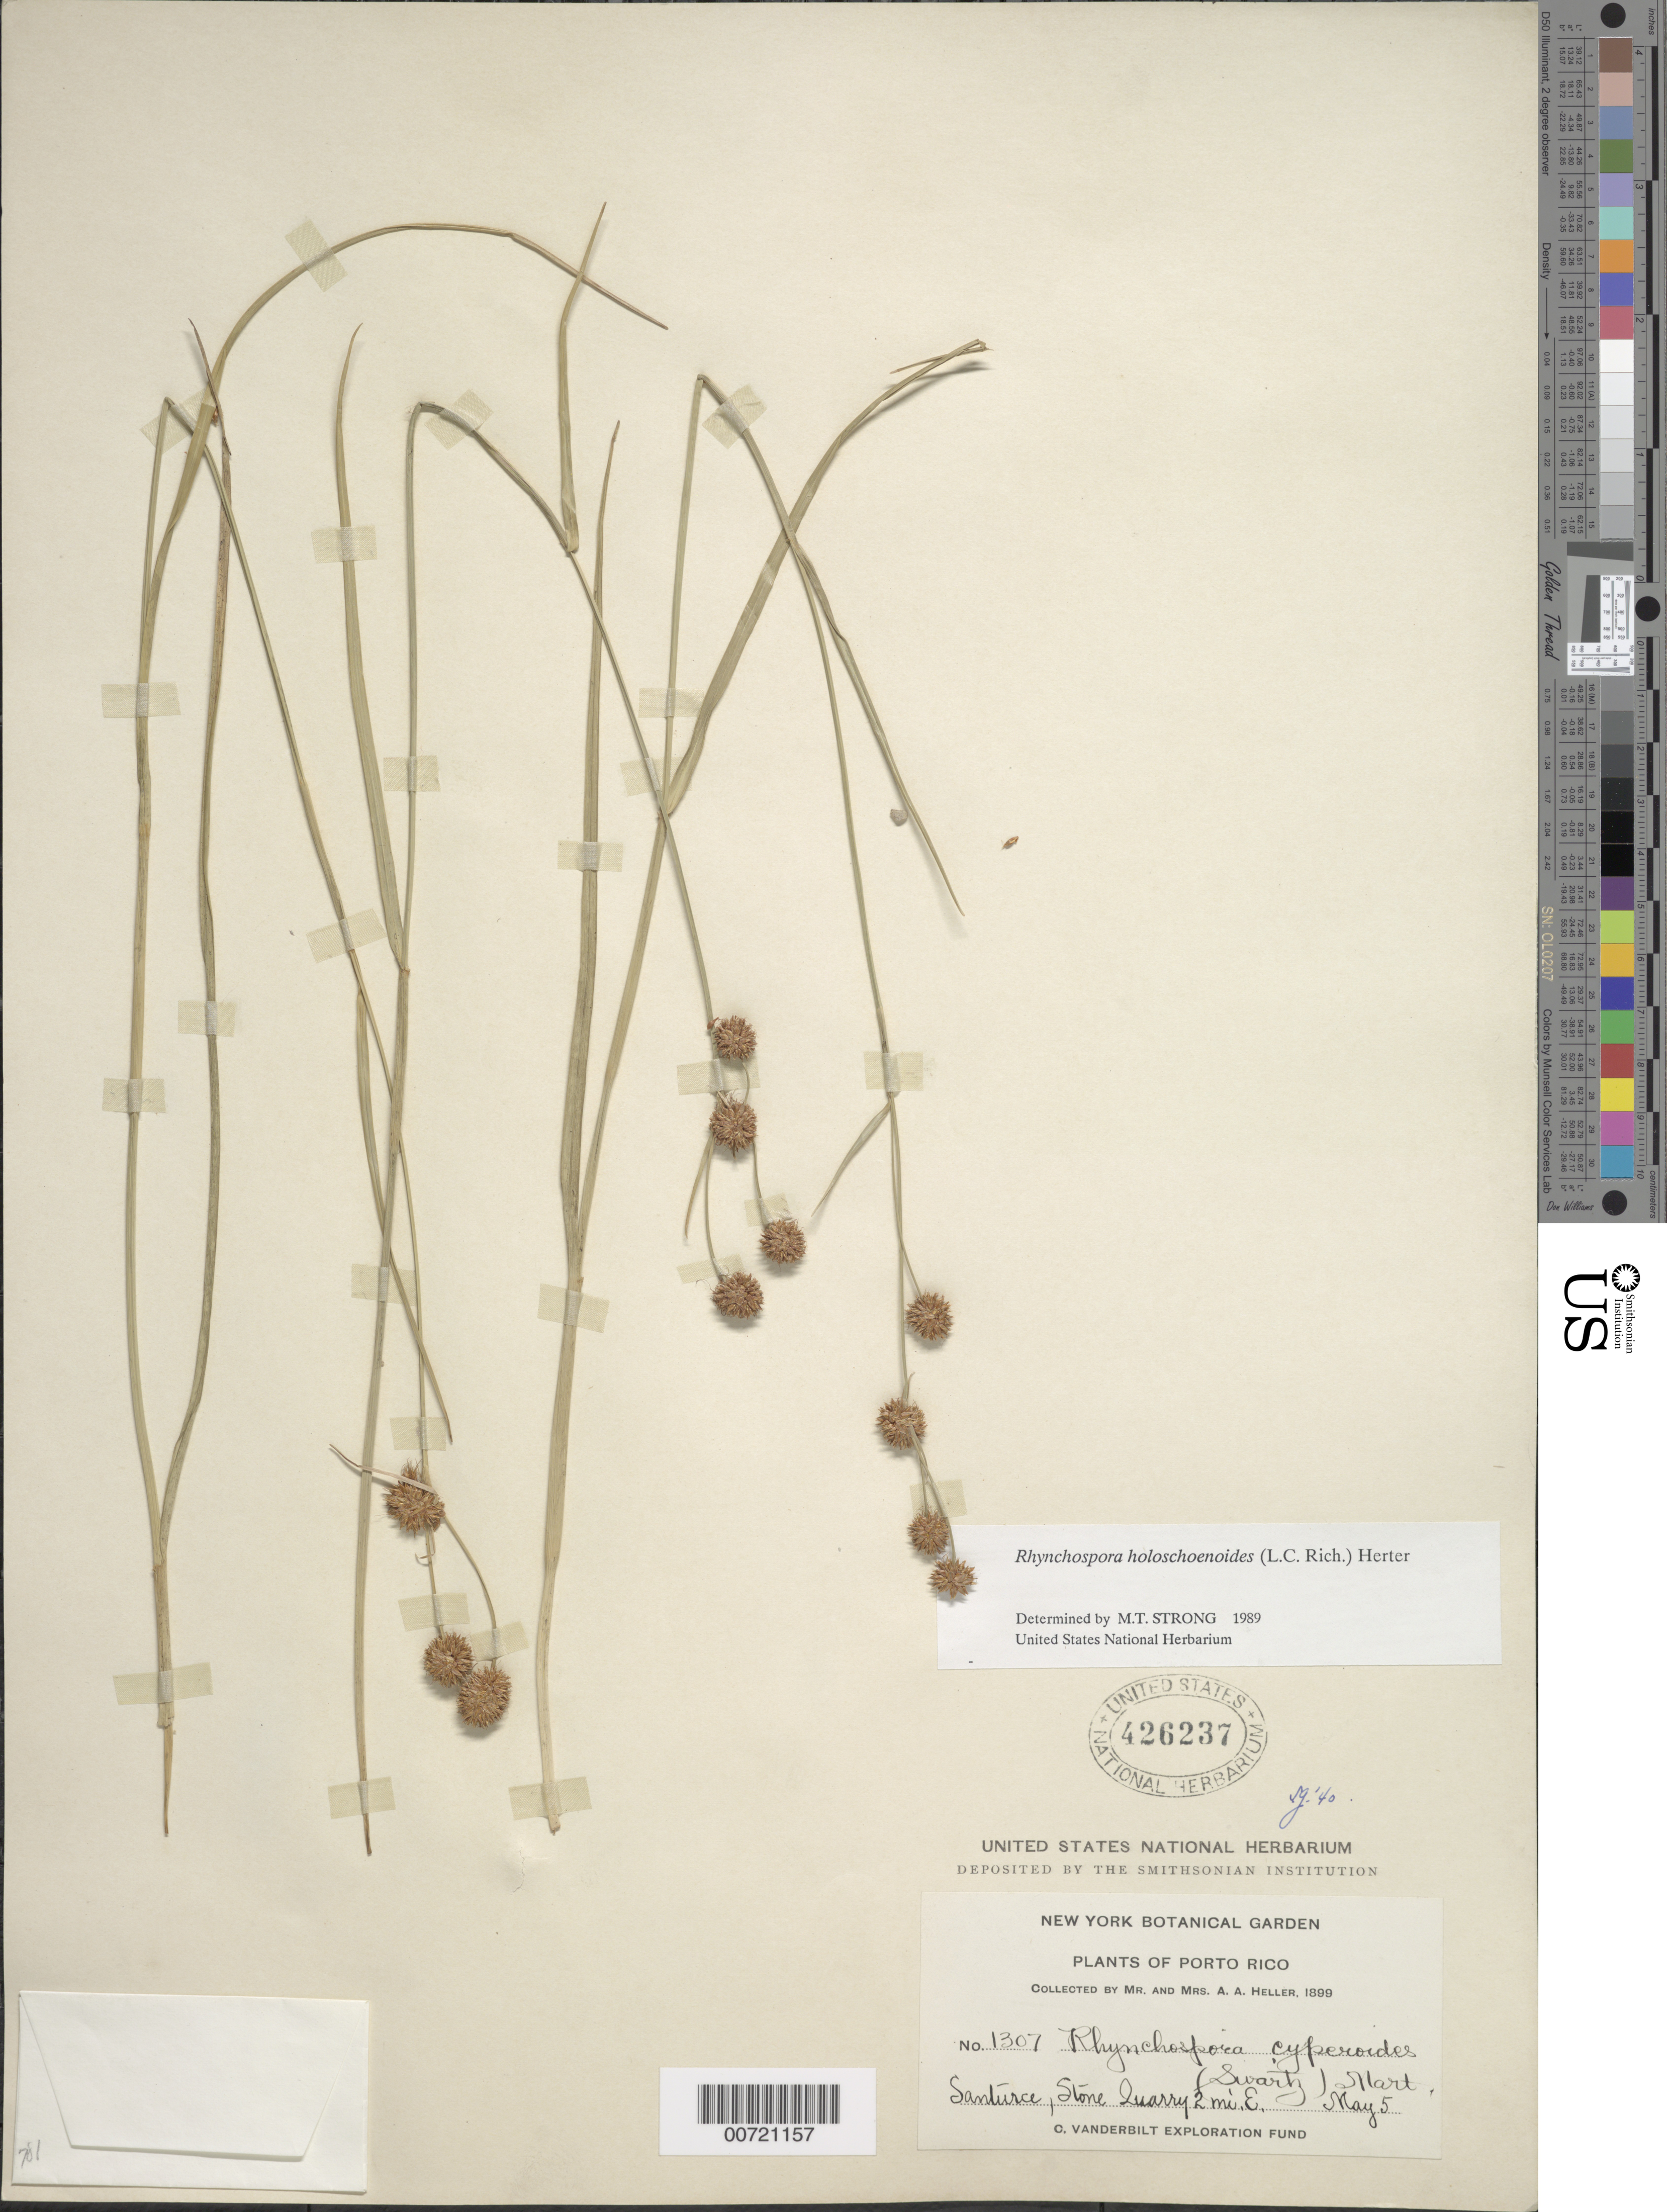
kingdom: Plantae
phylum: Tracheophyta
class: Liliopsida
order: Poales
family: Cyperaceae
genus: Rhynchospora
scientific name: Rhynchospora holoschoenoides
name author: (Rich.) Herter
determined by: Strong, M. T., (US), Smithsonian Institution - National Museum of Natural History (UNITED STATES)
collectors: A. A. Heller & E. G. Heller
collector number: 1307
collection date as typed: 05 May 1899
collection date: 1899-05-05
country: Puerto Rico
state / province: San Juan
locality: Santurce, stone quarry 2 mi. E of.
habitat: Edge of mangrove swamp.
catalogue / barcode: US 426237